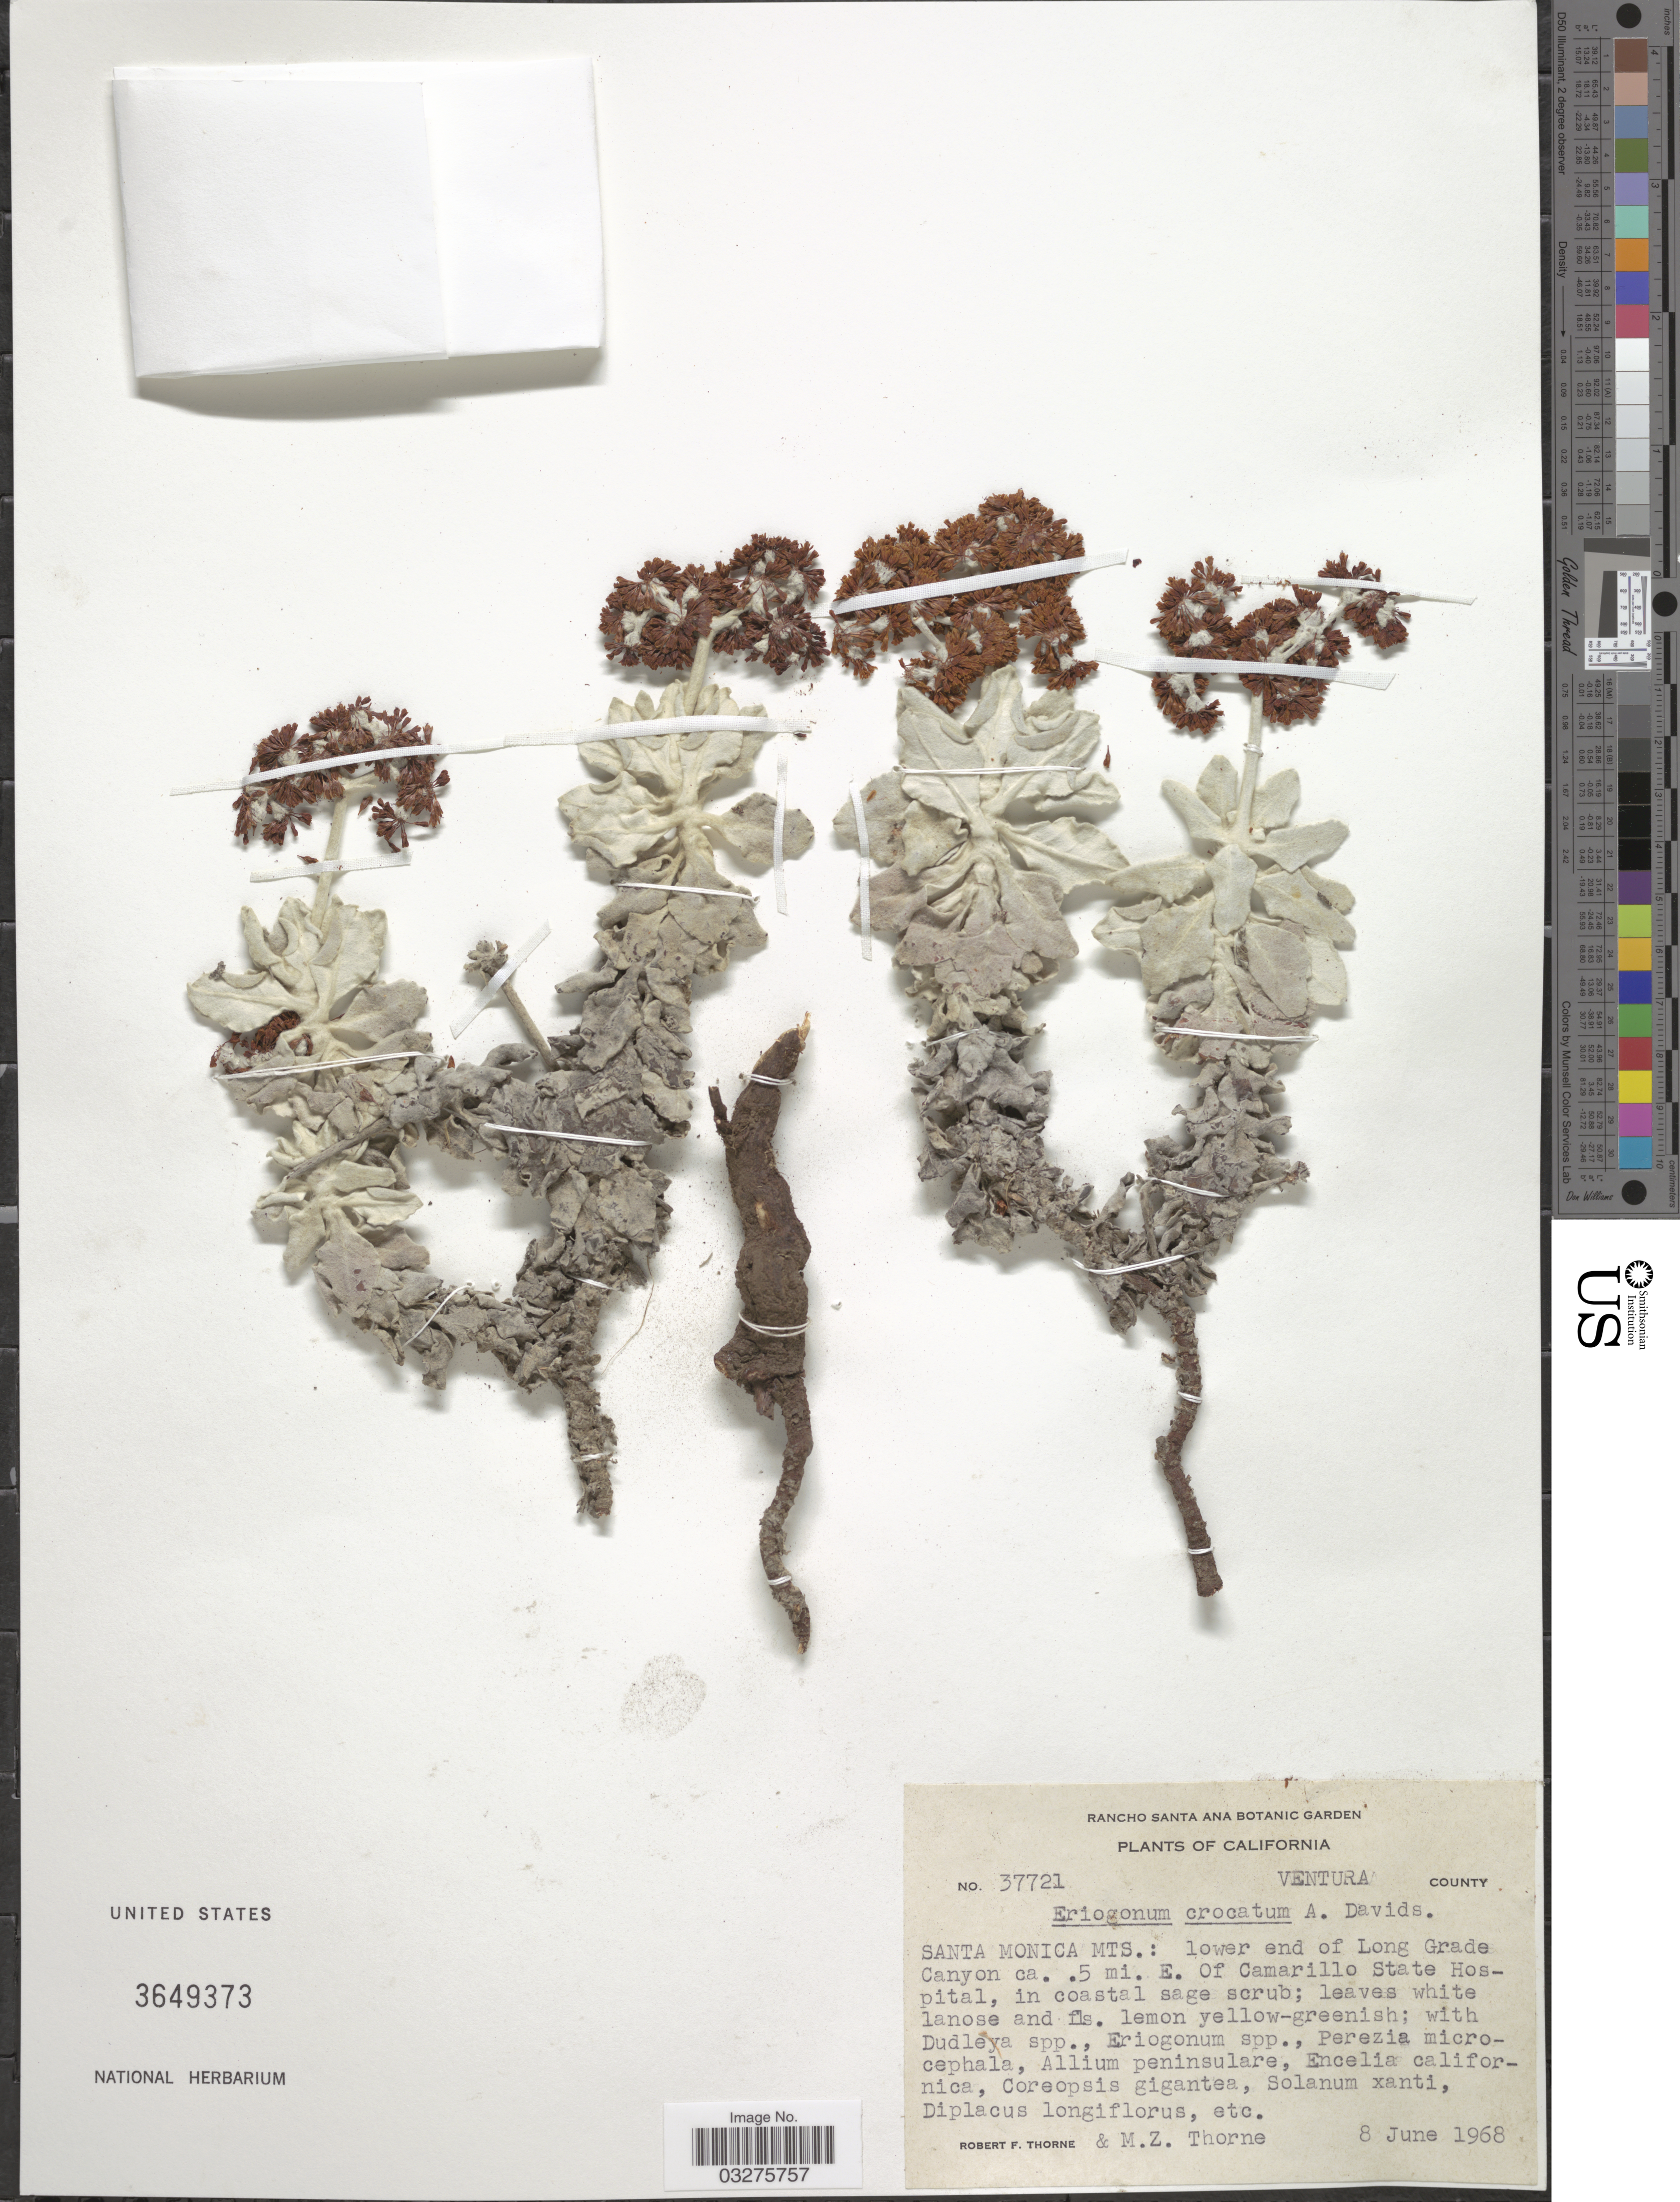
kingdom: Plantae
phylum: Tracheophyta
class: Magnoliopsida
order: Caryophyllales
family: Polygonaceae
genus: Eriogonum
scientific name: Eriogonum crocatum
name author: Davidson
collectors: R. F. Thorne & M. Thorne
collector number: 37721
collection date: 1968-06-08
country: United States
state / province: California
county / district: Ventura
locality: Ventura County. Santa Monica Mts.: lower end of Long Grade Canyon ca. .5 mi. E. of Camarillo State Hospital.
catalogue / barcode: US 3649373